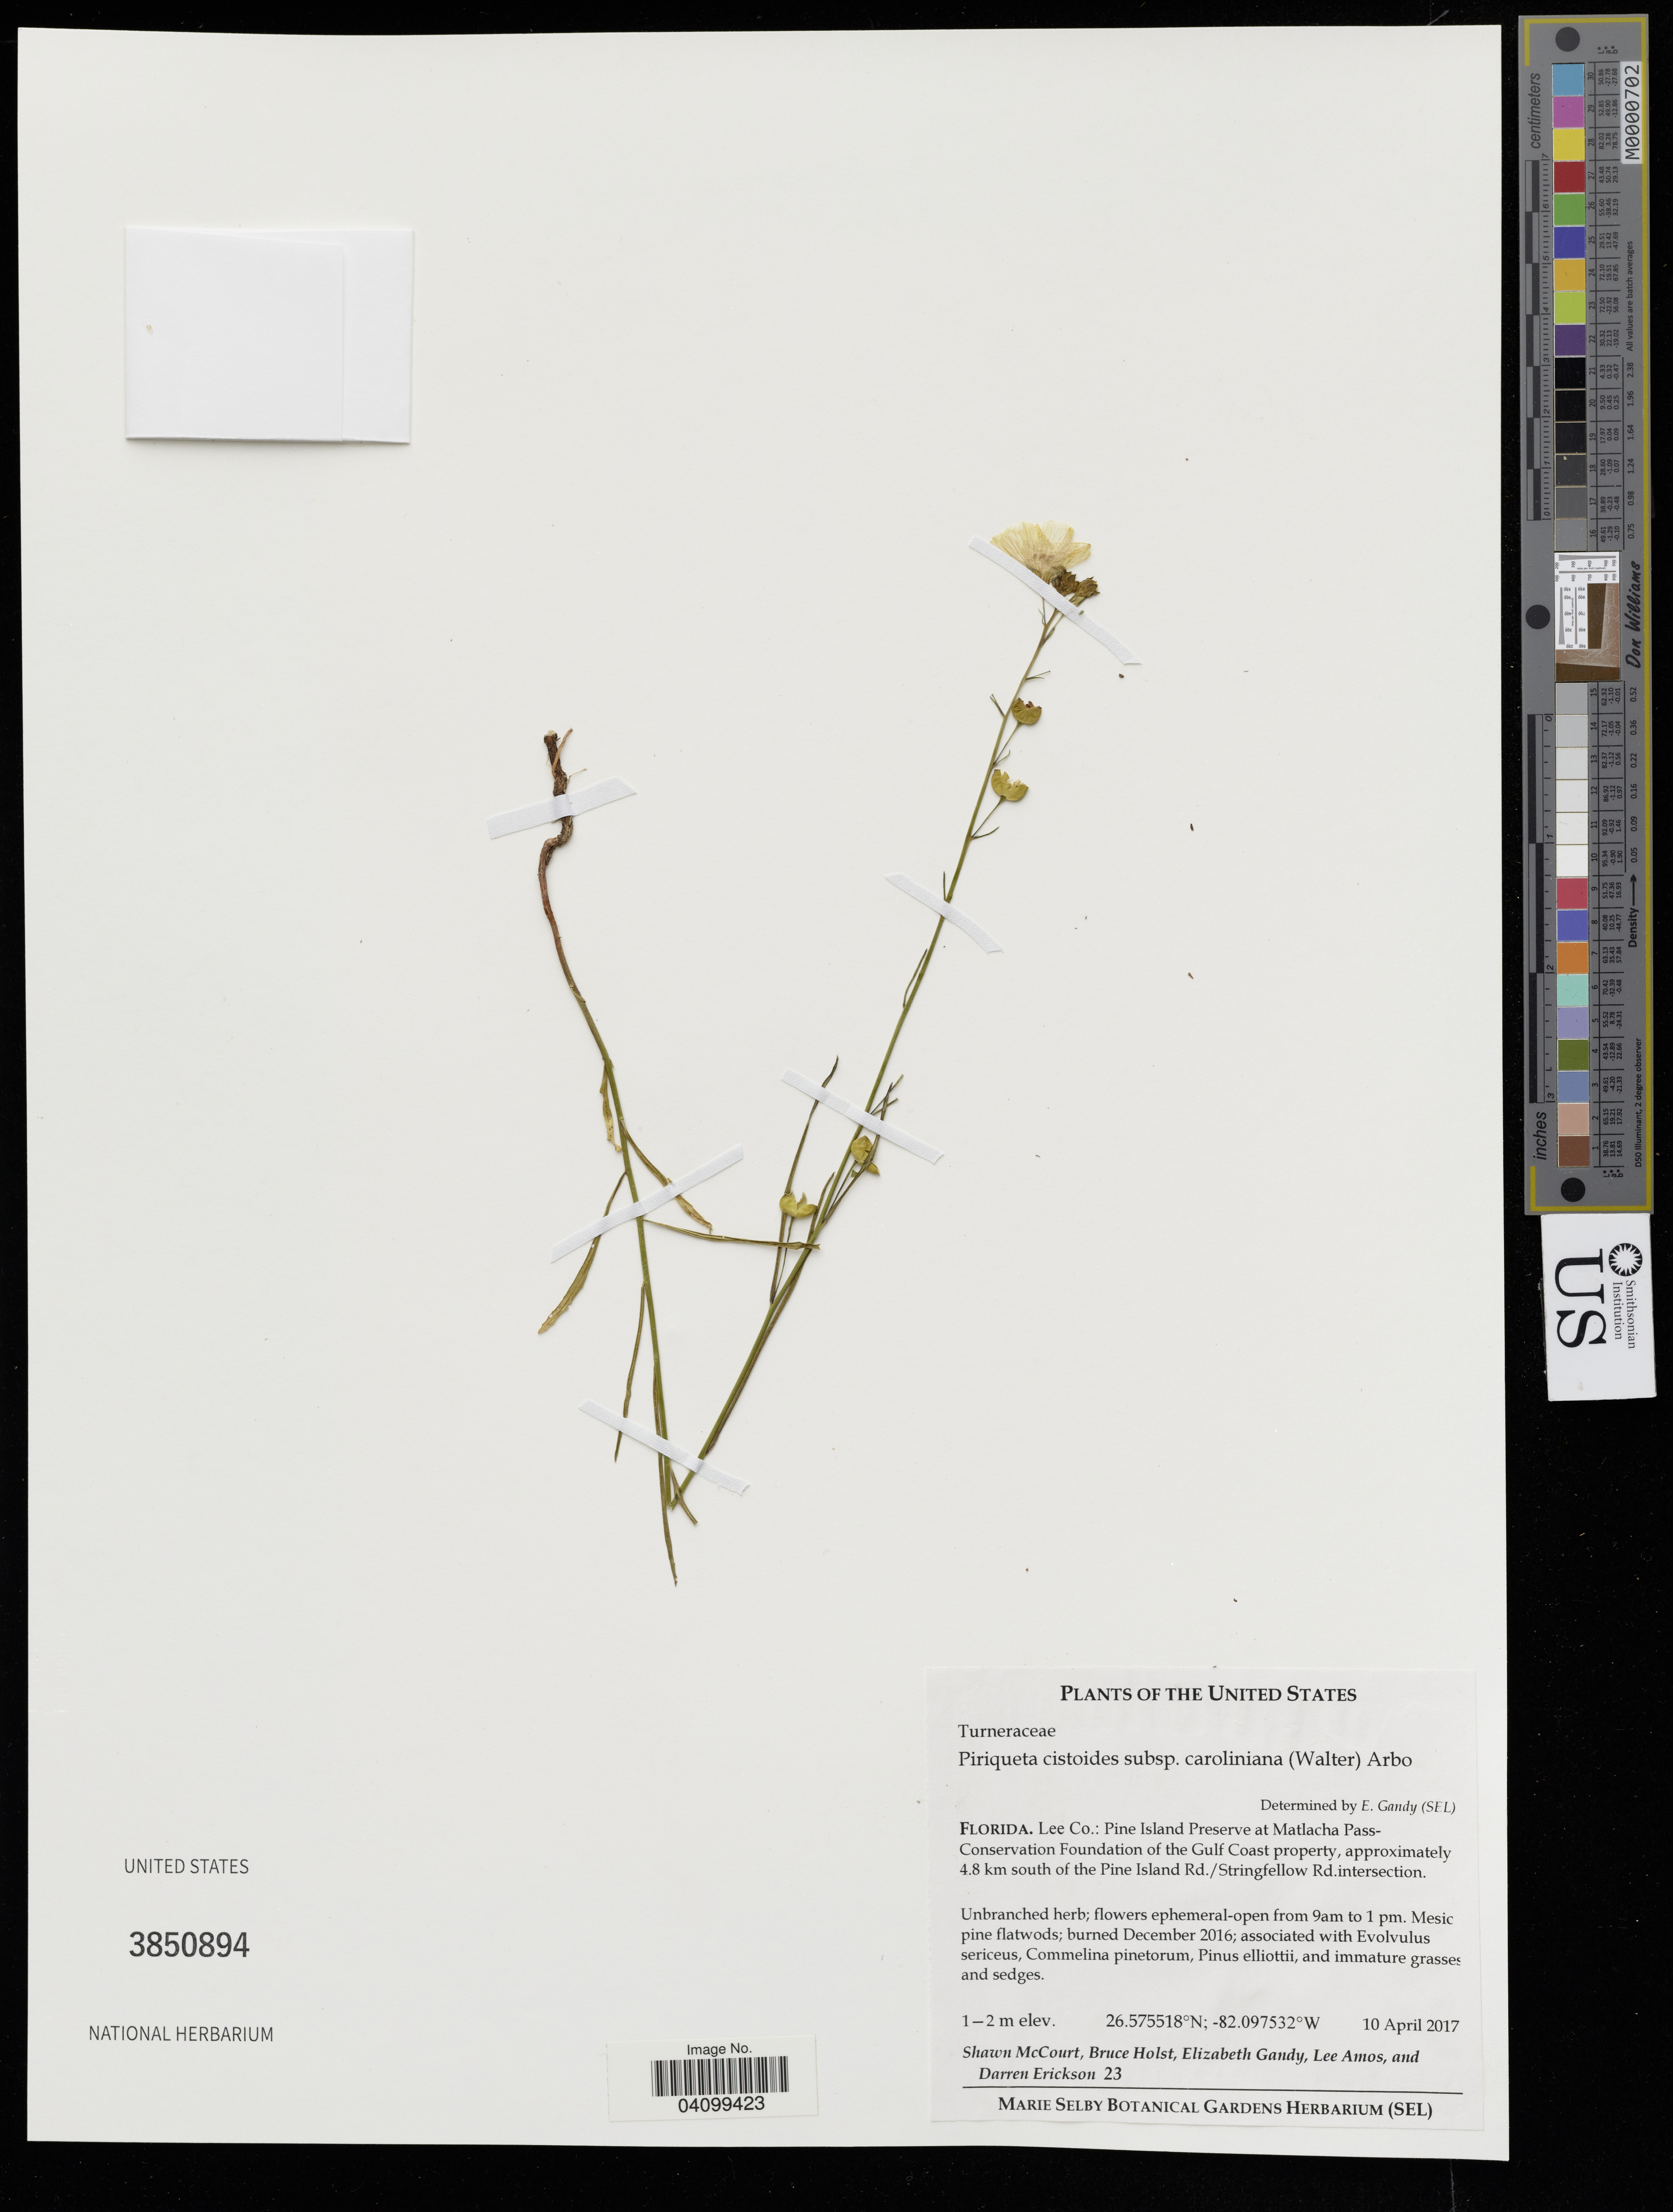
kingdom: Plantae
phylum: Tracheophyta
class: Magnoliopsida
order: Malpighiales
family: Turneraceae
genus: Piriqueta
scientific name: Piriqueta cistoides subsp. caroliniana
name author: (Walter) Arbo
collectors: R. McCourt, B. Holst & L. Amos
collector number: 23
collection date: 2017-04-10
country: United States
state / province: Florida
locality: Lee Co.: Pine Island Preserve at Matlacha Pass- Conservation Foundation of the Gulf Coast property, approximately 4.8 km south of the Pine Island Rd./Stringfellow Rd.intersection.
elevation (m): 1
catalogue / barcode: US 3850894